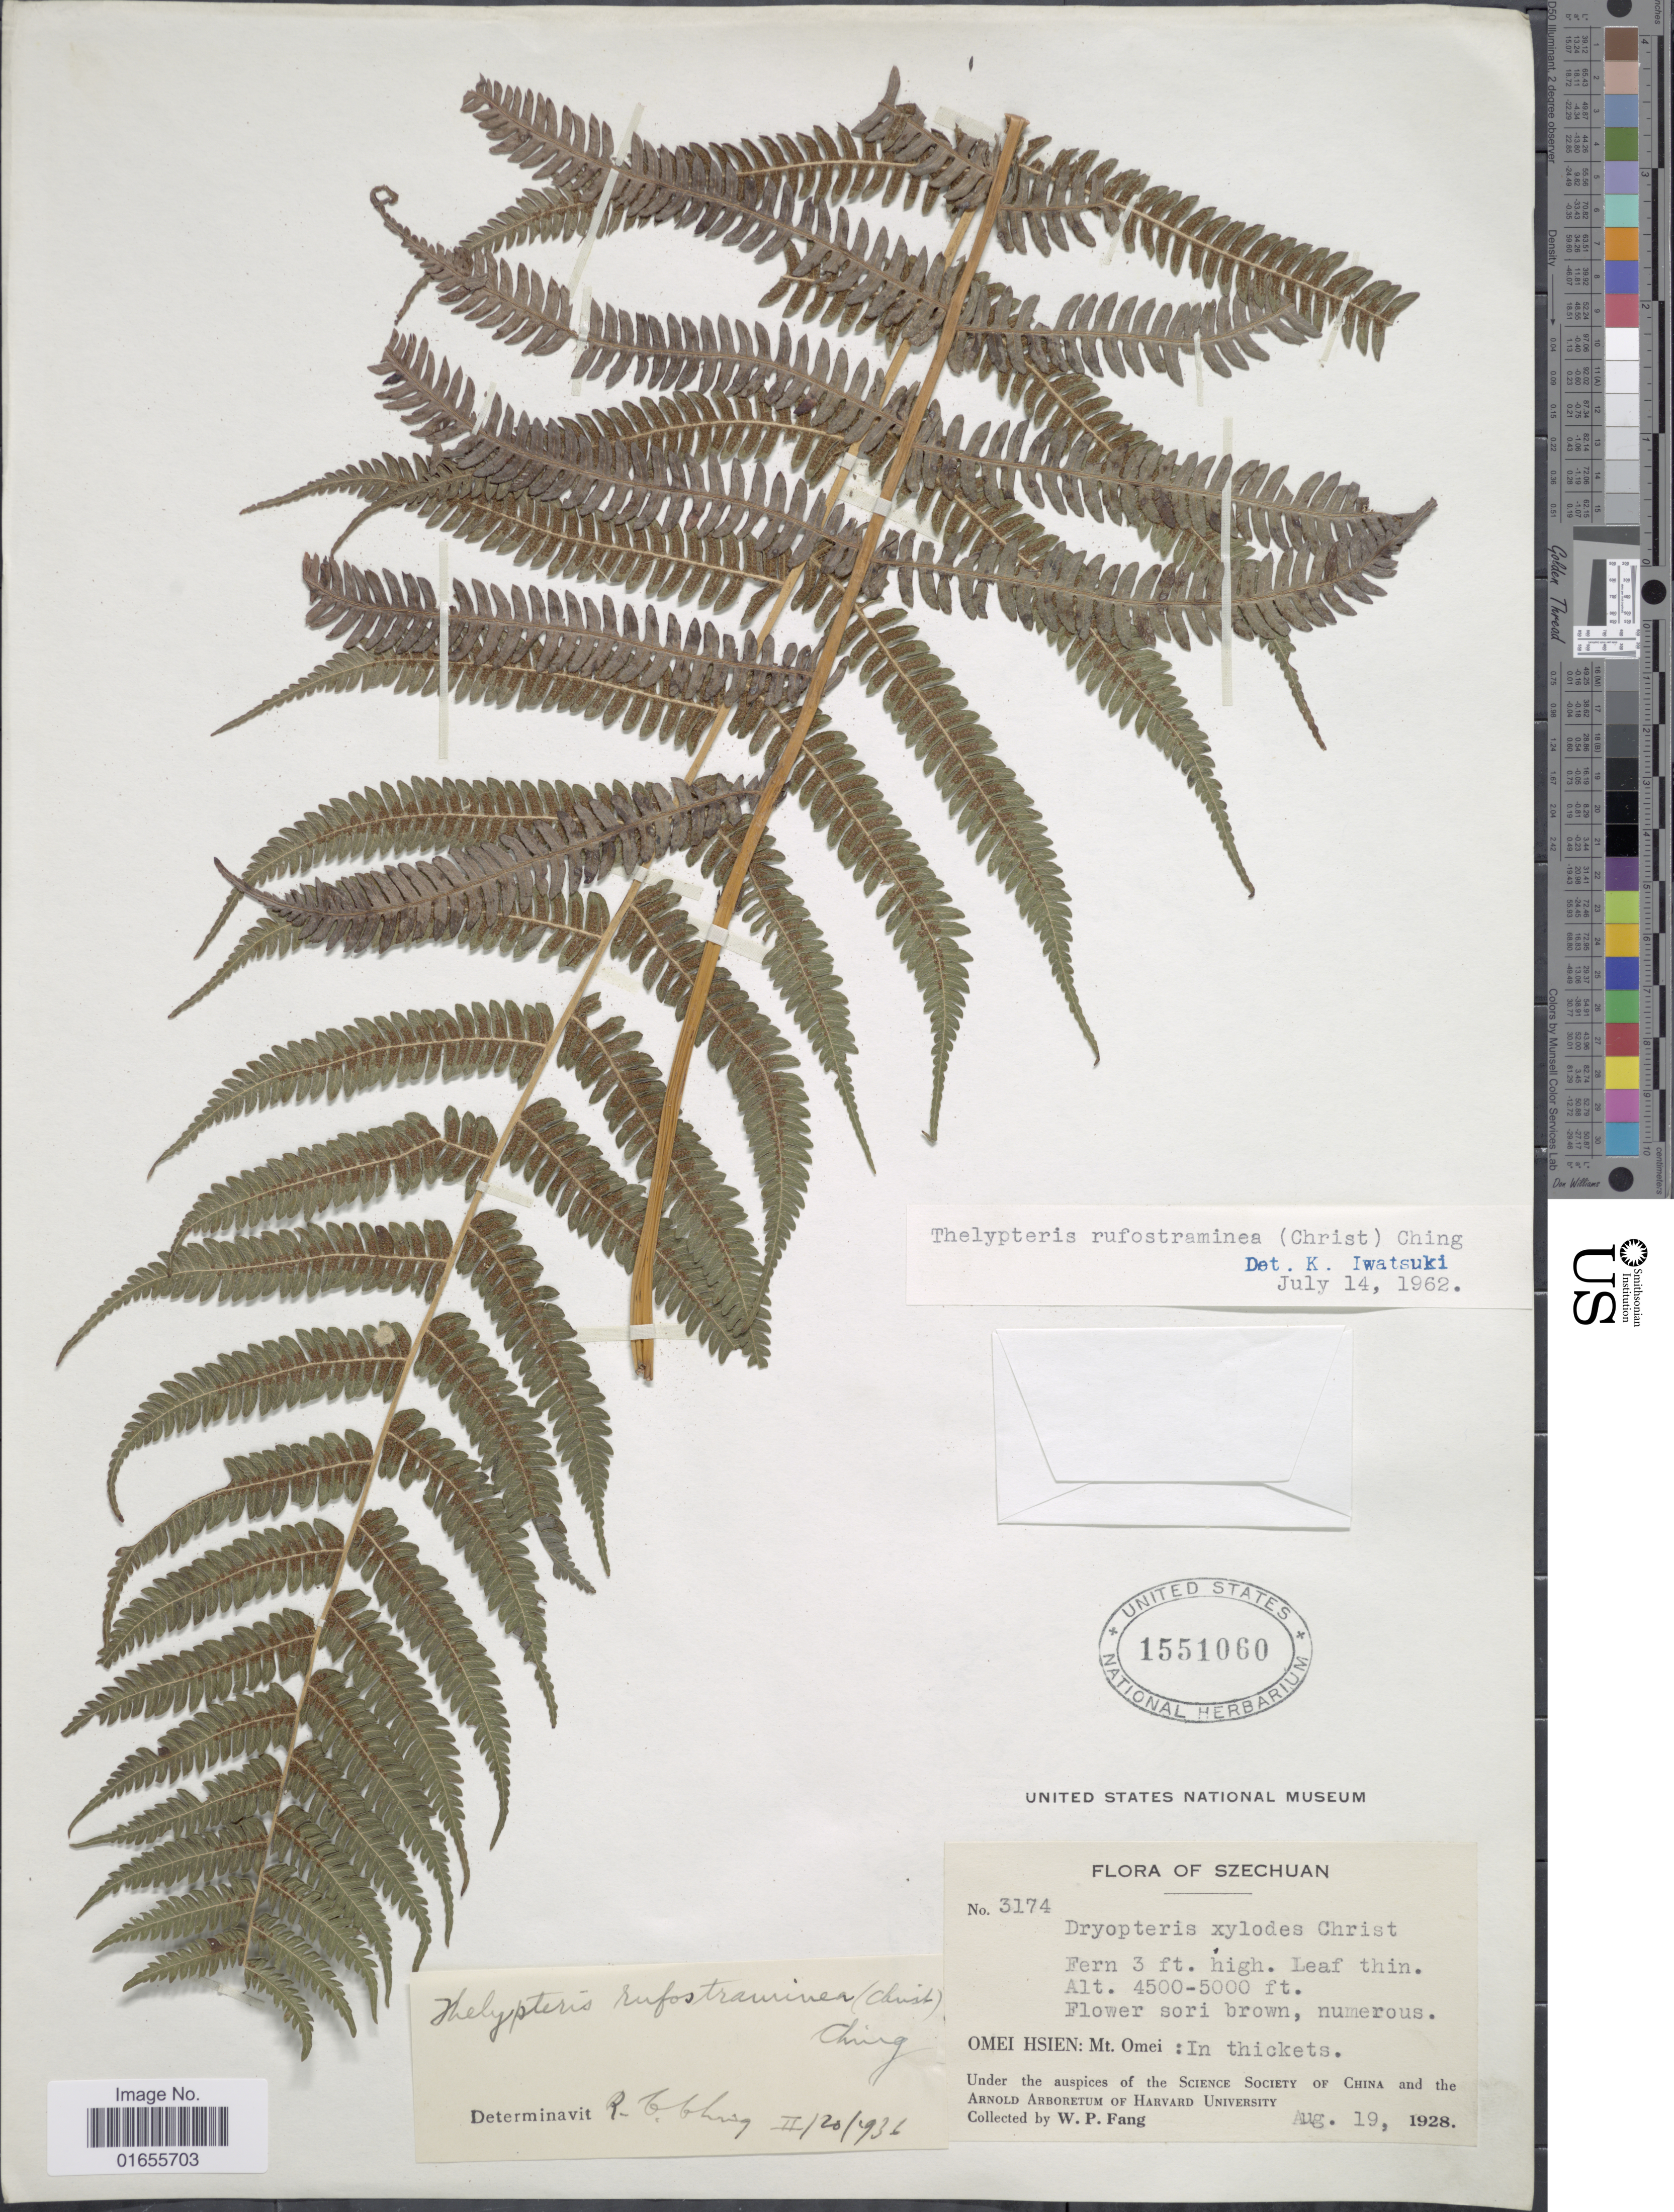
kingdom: Plantae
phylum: Tracheophyta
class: Polypodiopsida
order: Polypodiales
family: Thelypteridaceae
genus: Glaphyropteridopsis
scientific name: Glaphyropteridopsis rufostraminea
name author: (Christ) Ching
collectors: W. P. Fang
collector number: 3174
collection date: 1928-08-19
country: China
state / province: Sichuan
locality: Szechuan, Omei Hsien: Mt. Omei: in thickets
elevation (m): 1219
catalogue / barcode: US 1551060